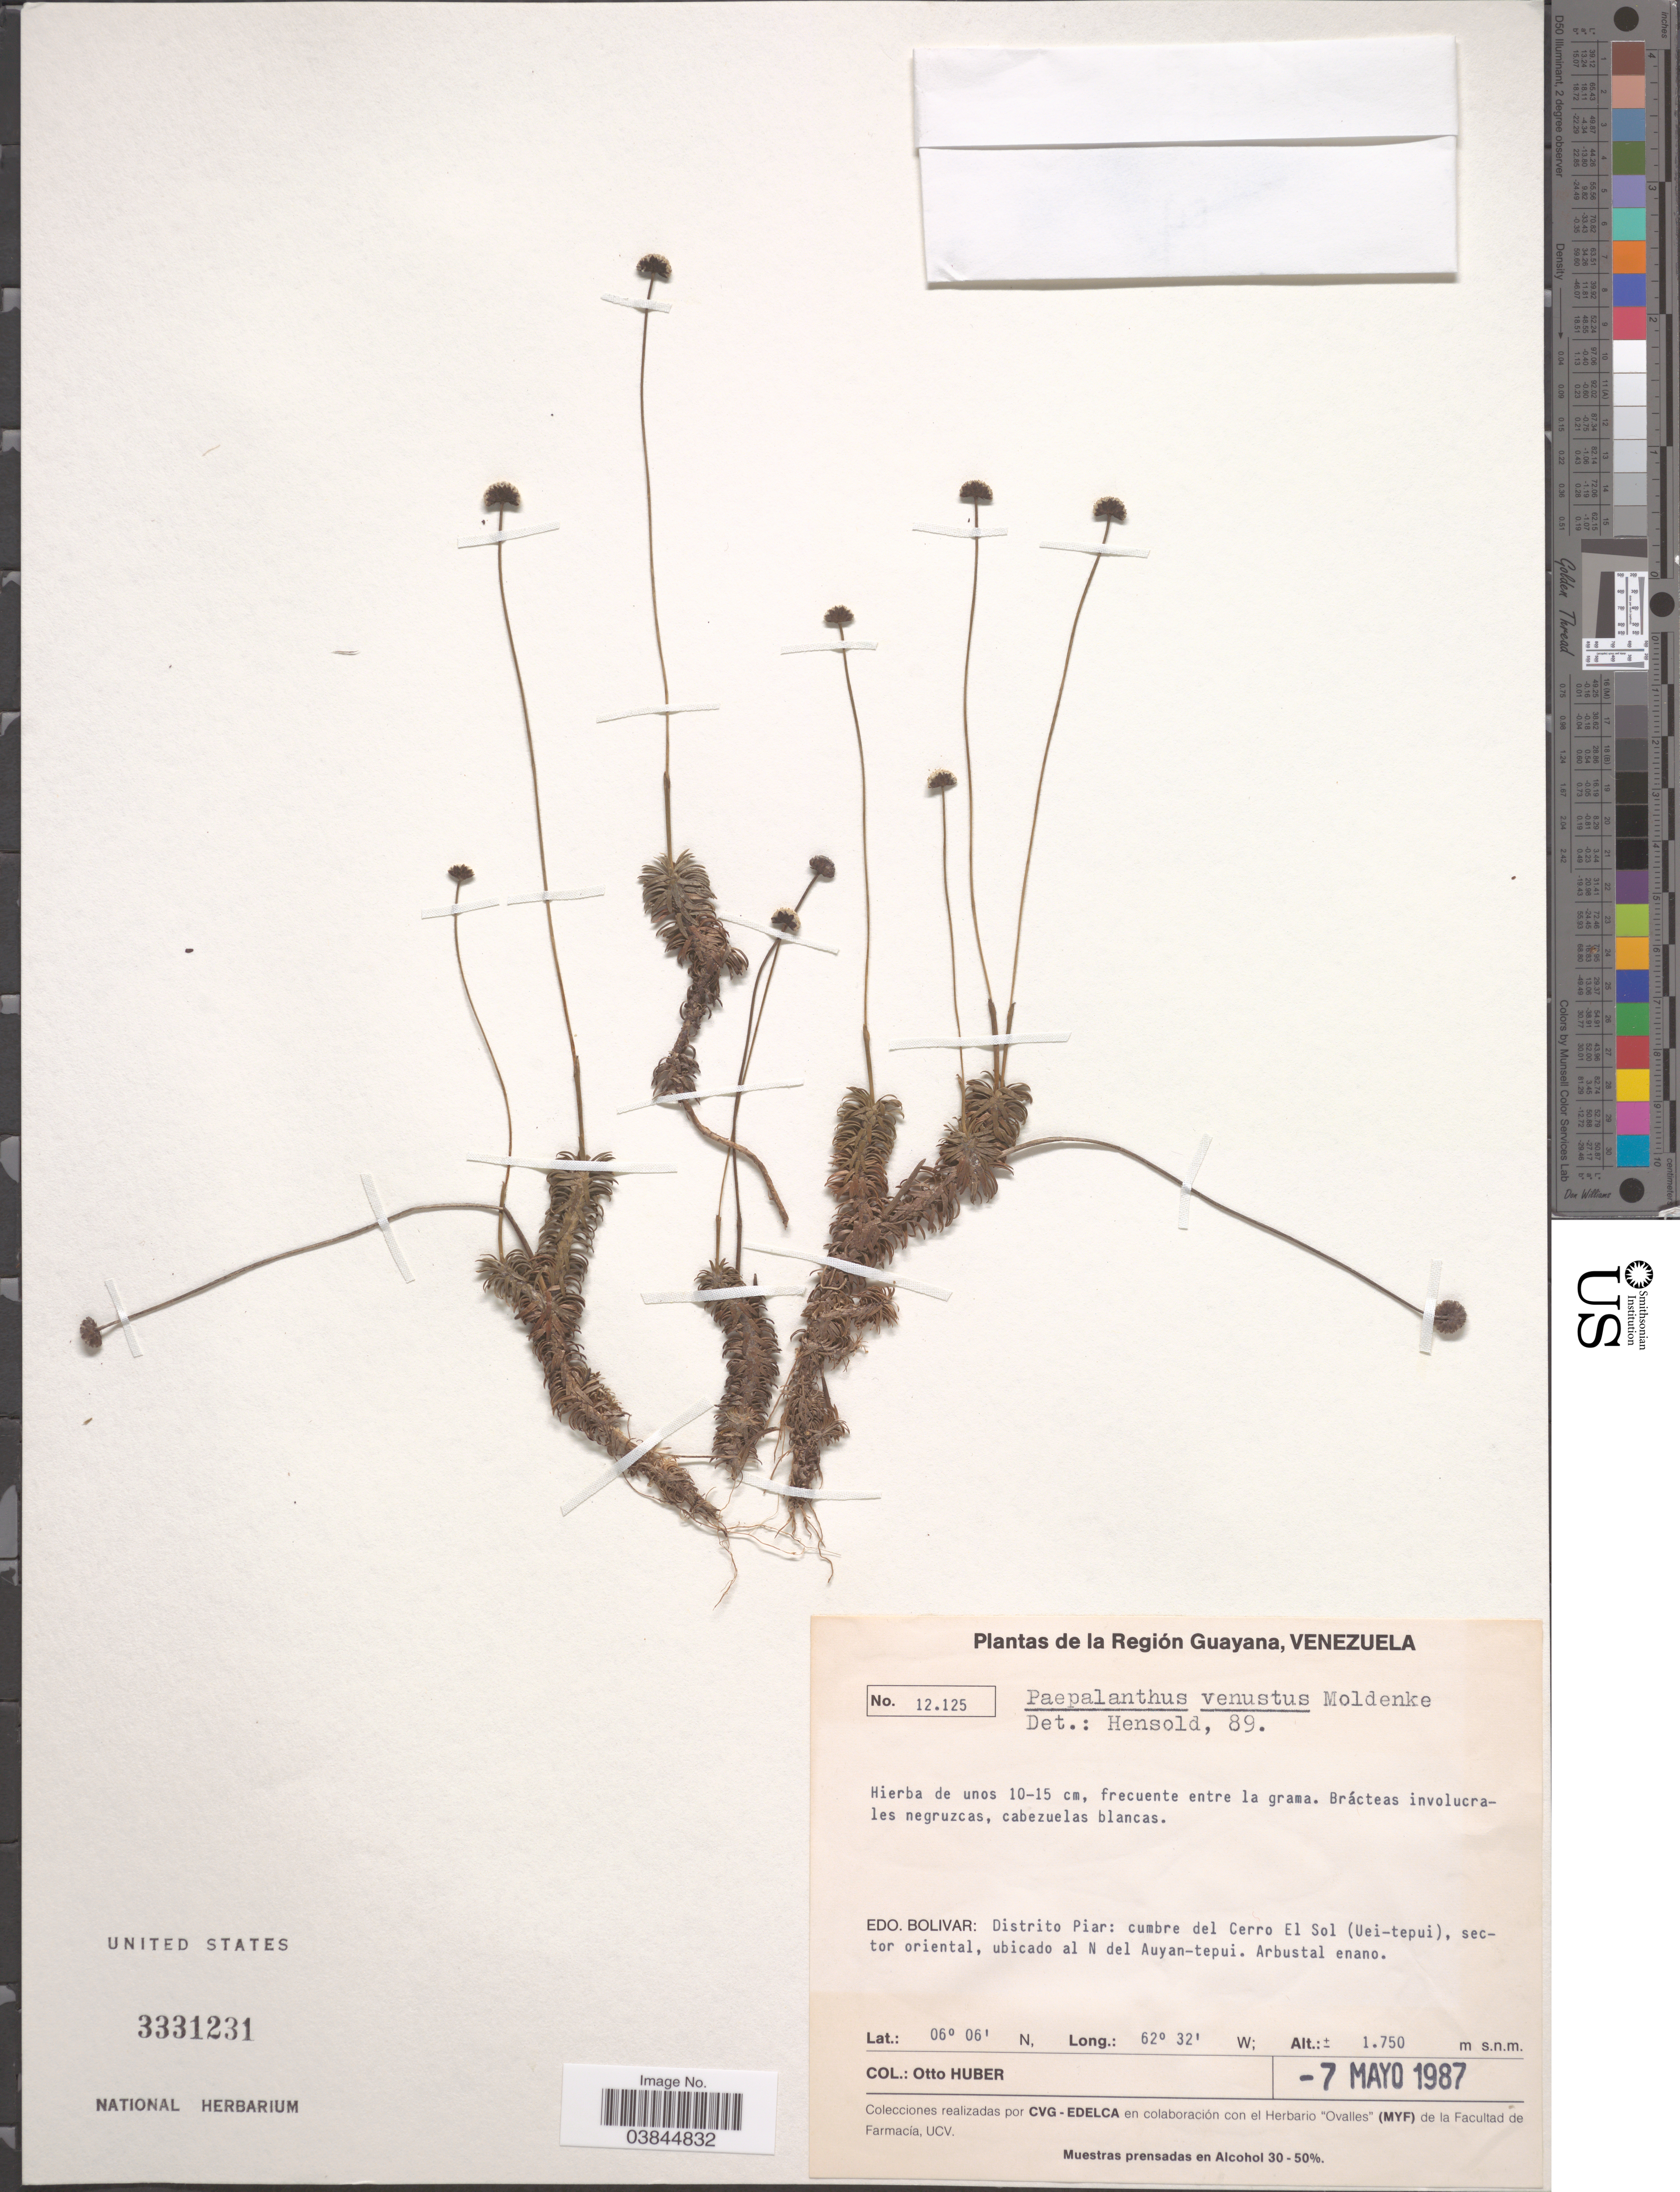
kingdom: Plantae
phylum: Tracheophyta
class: Liliopsida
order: Poales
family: Eriocaulaceae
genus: Paepalanthus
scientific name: Paepalanthus venustus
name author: Moldenke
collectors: O. Huber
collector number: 12125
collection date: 1987-05-07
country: Venezuela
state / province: Bolivar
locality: La Región Guayana. Edo. Bolivar: Distrito Piar: cumbre del Cerro El Sol (Uei-tepui), sector oriental, ubicado al N del Auyan-tepui.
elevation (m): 1750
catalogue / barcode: US 3331231